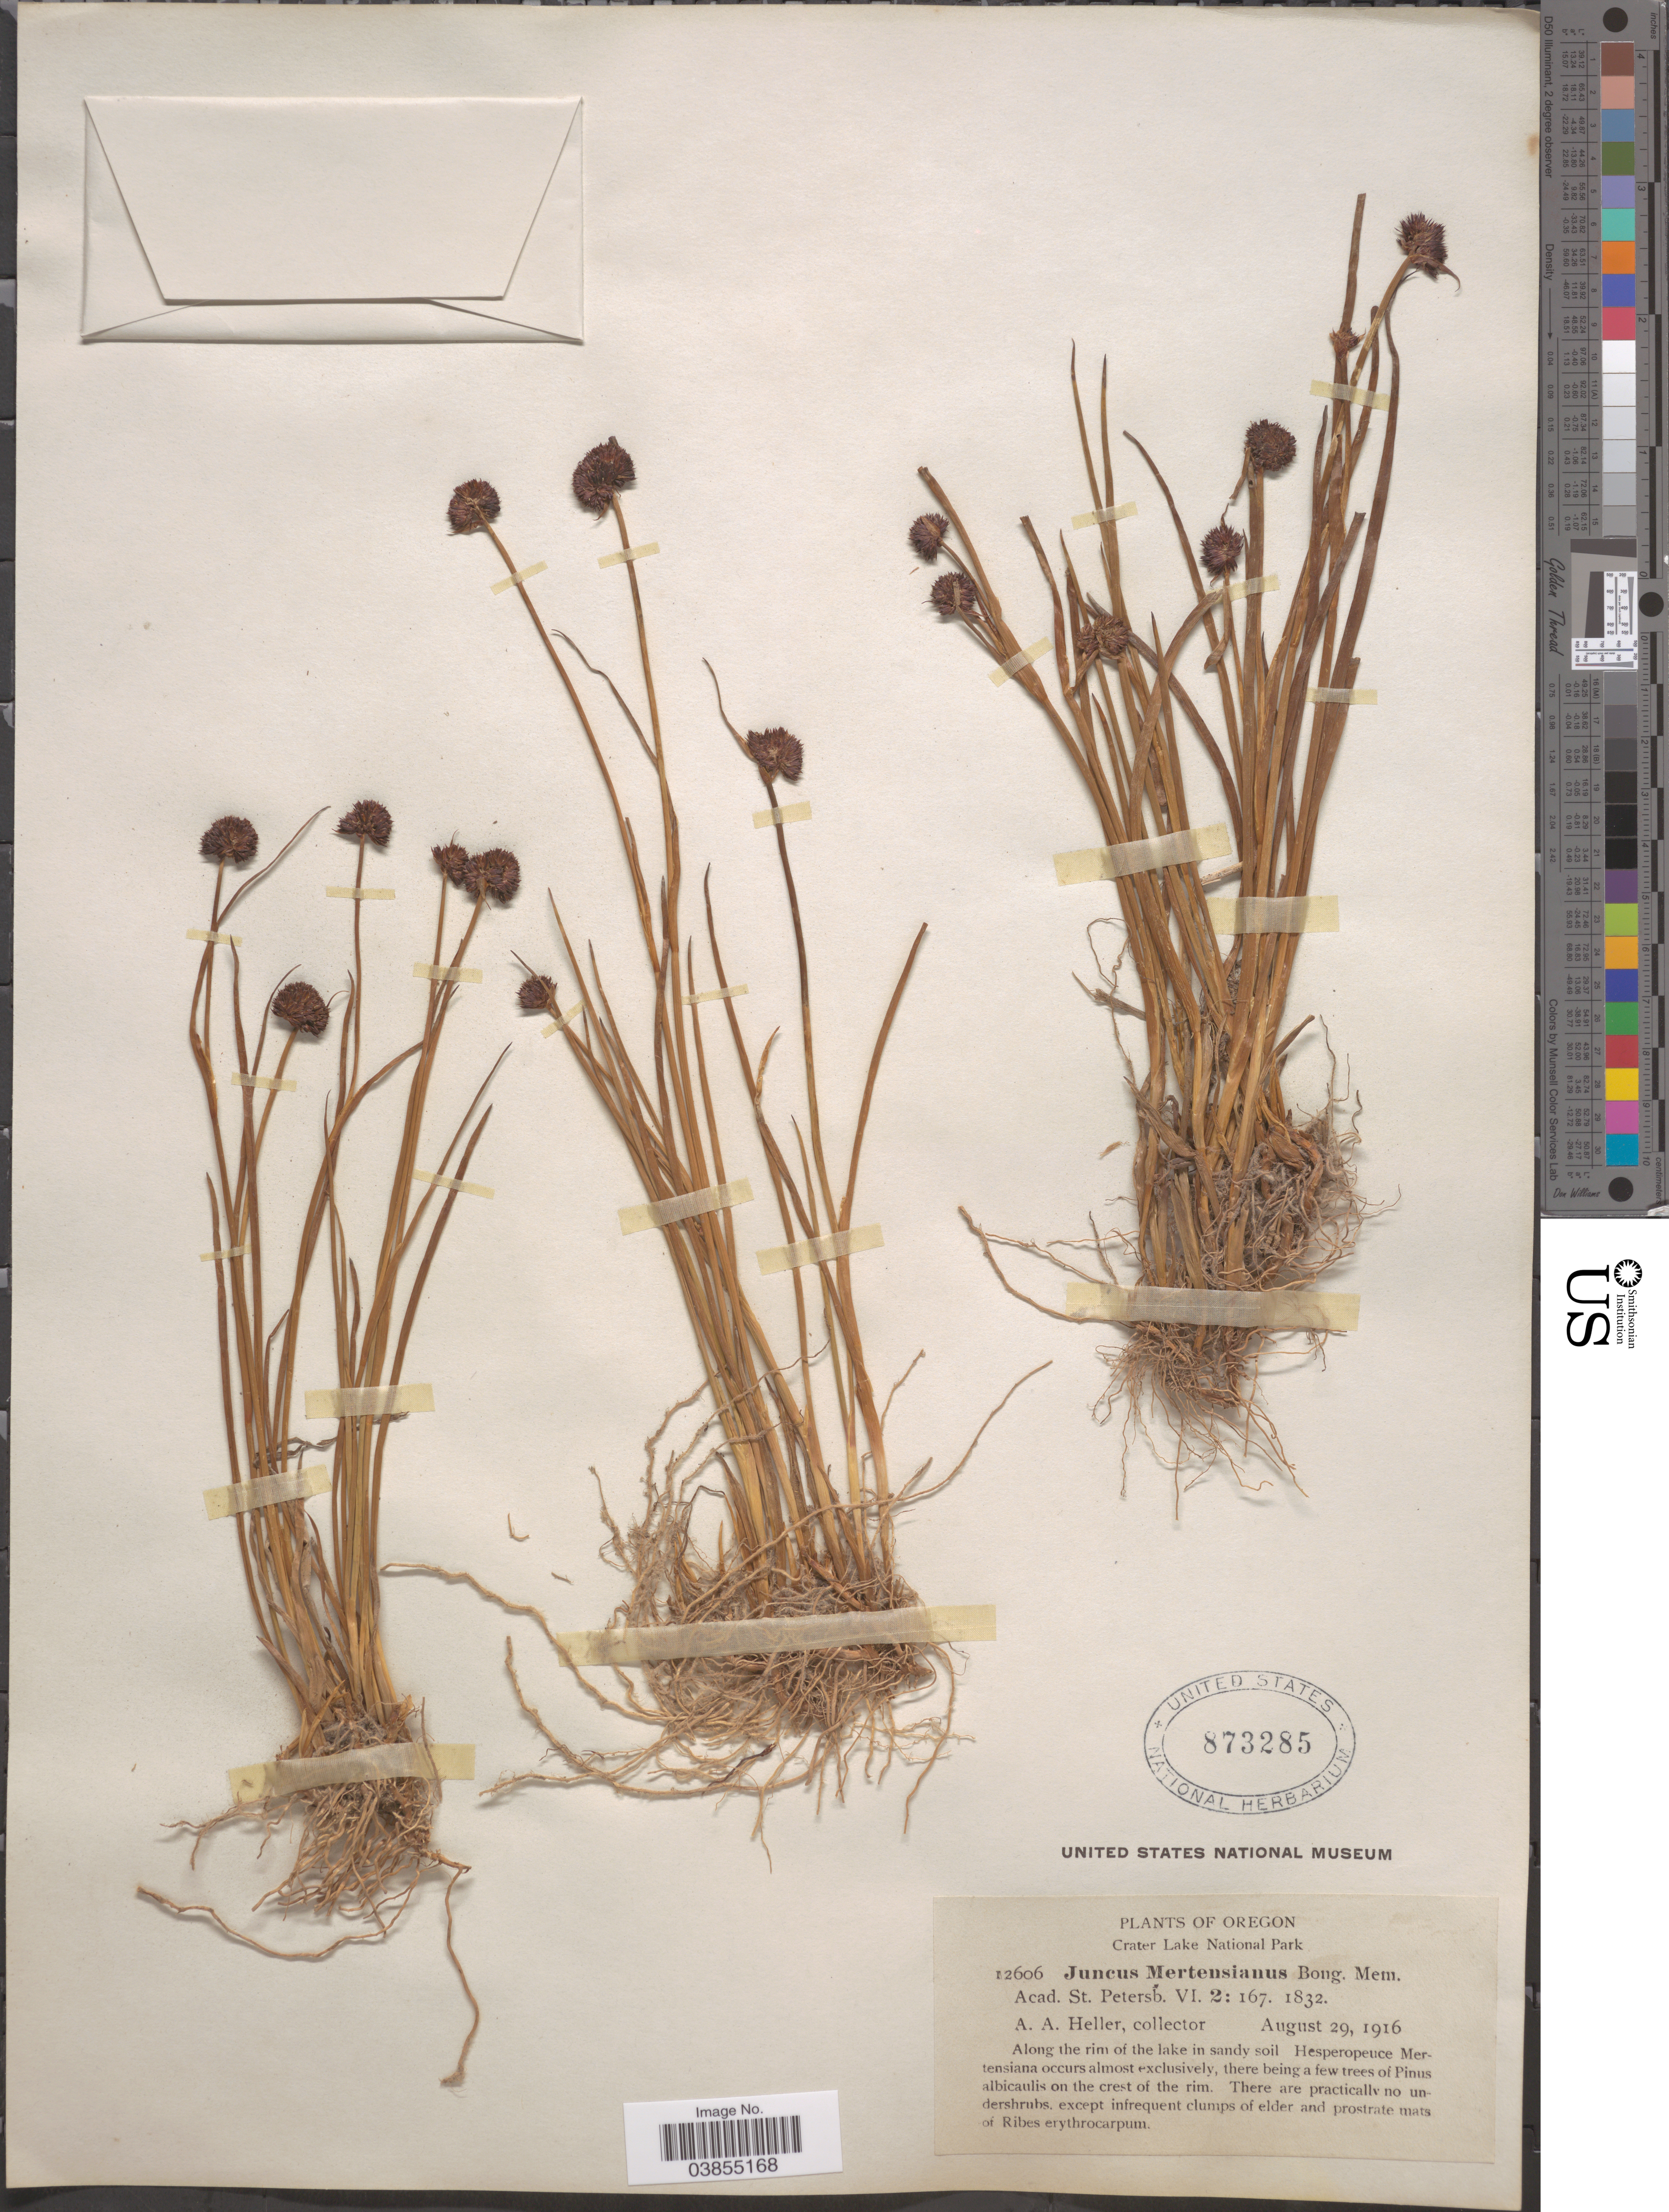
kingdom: Plantae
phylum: Tracheophyta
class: Liliopsida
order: Poales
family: Juncaceae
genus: Juncus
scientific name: Juncus mertensianus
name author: Bong.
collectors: A. A. Heller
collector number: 12606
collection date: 1916-08-29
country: United States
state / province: Oregon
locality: Crater Lake National Park.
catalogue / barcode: US 873285